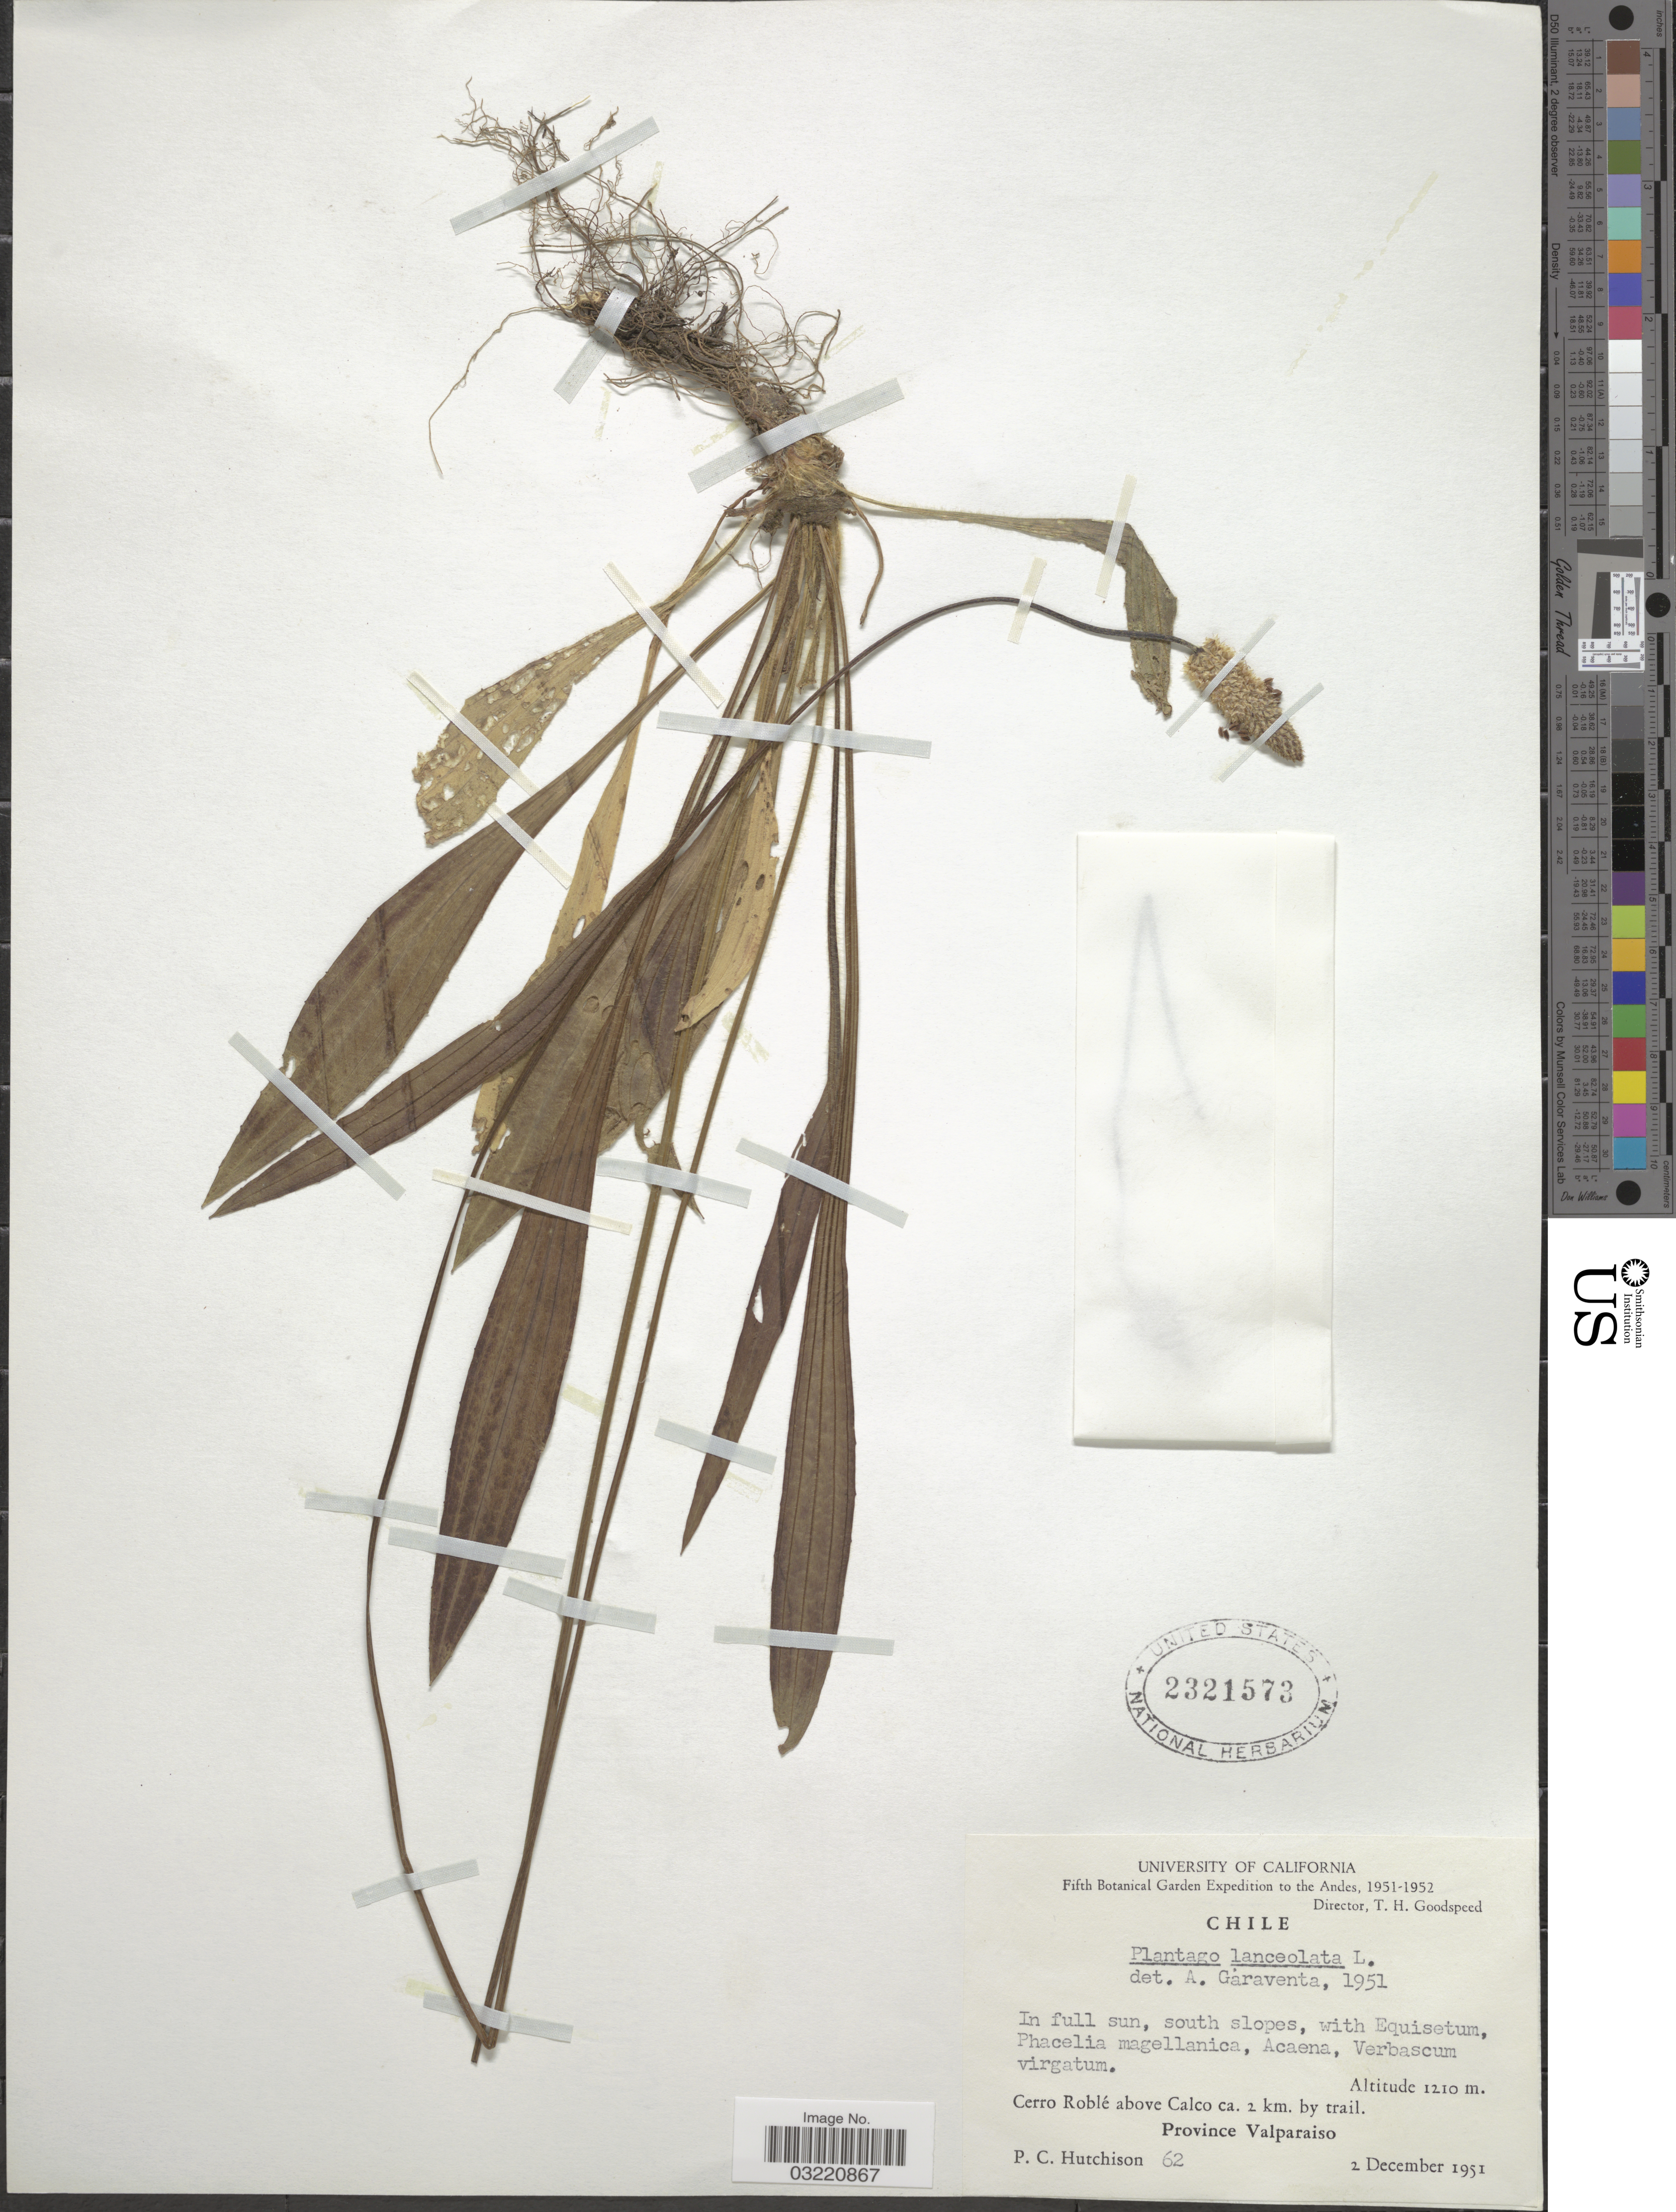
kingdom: Plantae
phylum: Tracheophyta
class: Magnoliopsida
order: Lamiales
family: Plantaginaceae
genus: Plantago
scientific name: Plantago lanceolata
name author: L.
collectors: P. C. Hutchison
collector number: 62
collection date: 1951-12-02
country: Chile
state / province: Valparaíso (V)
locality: Cerro Roblé above Calco ca. 2 km. by trail.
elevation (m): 1210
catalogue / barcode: US 2321573